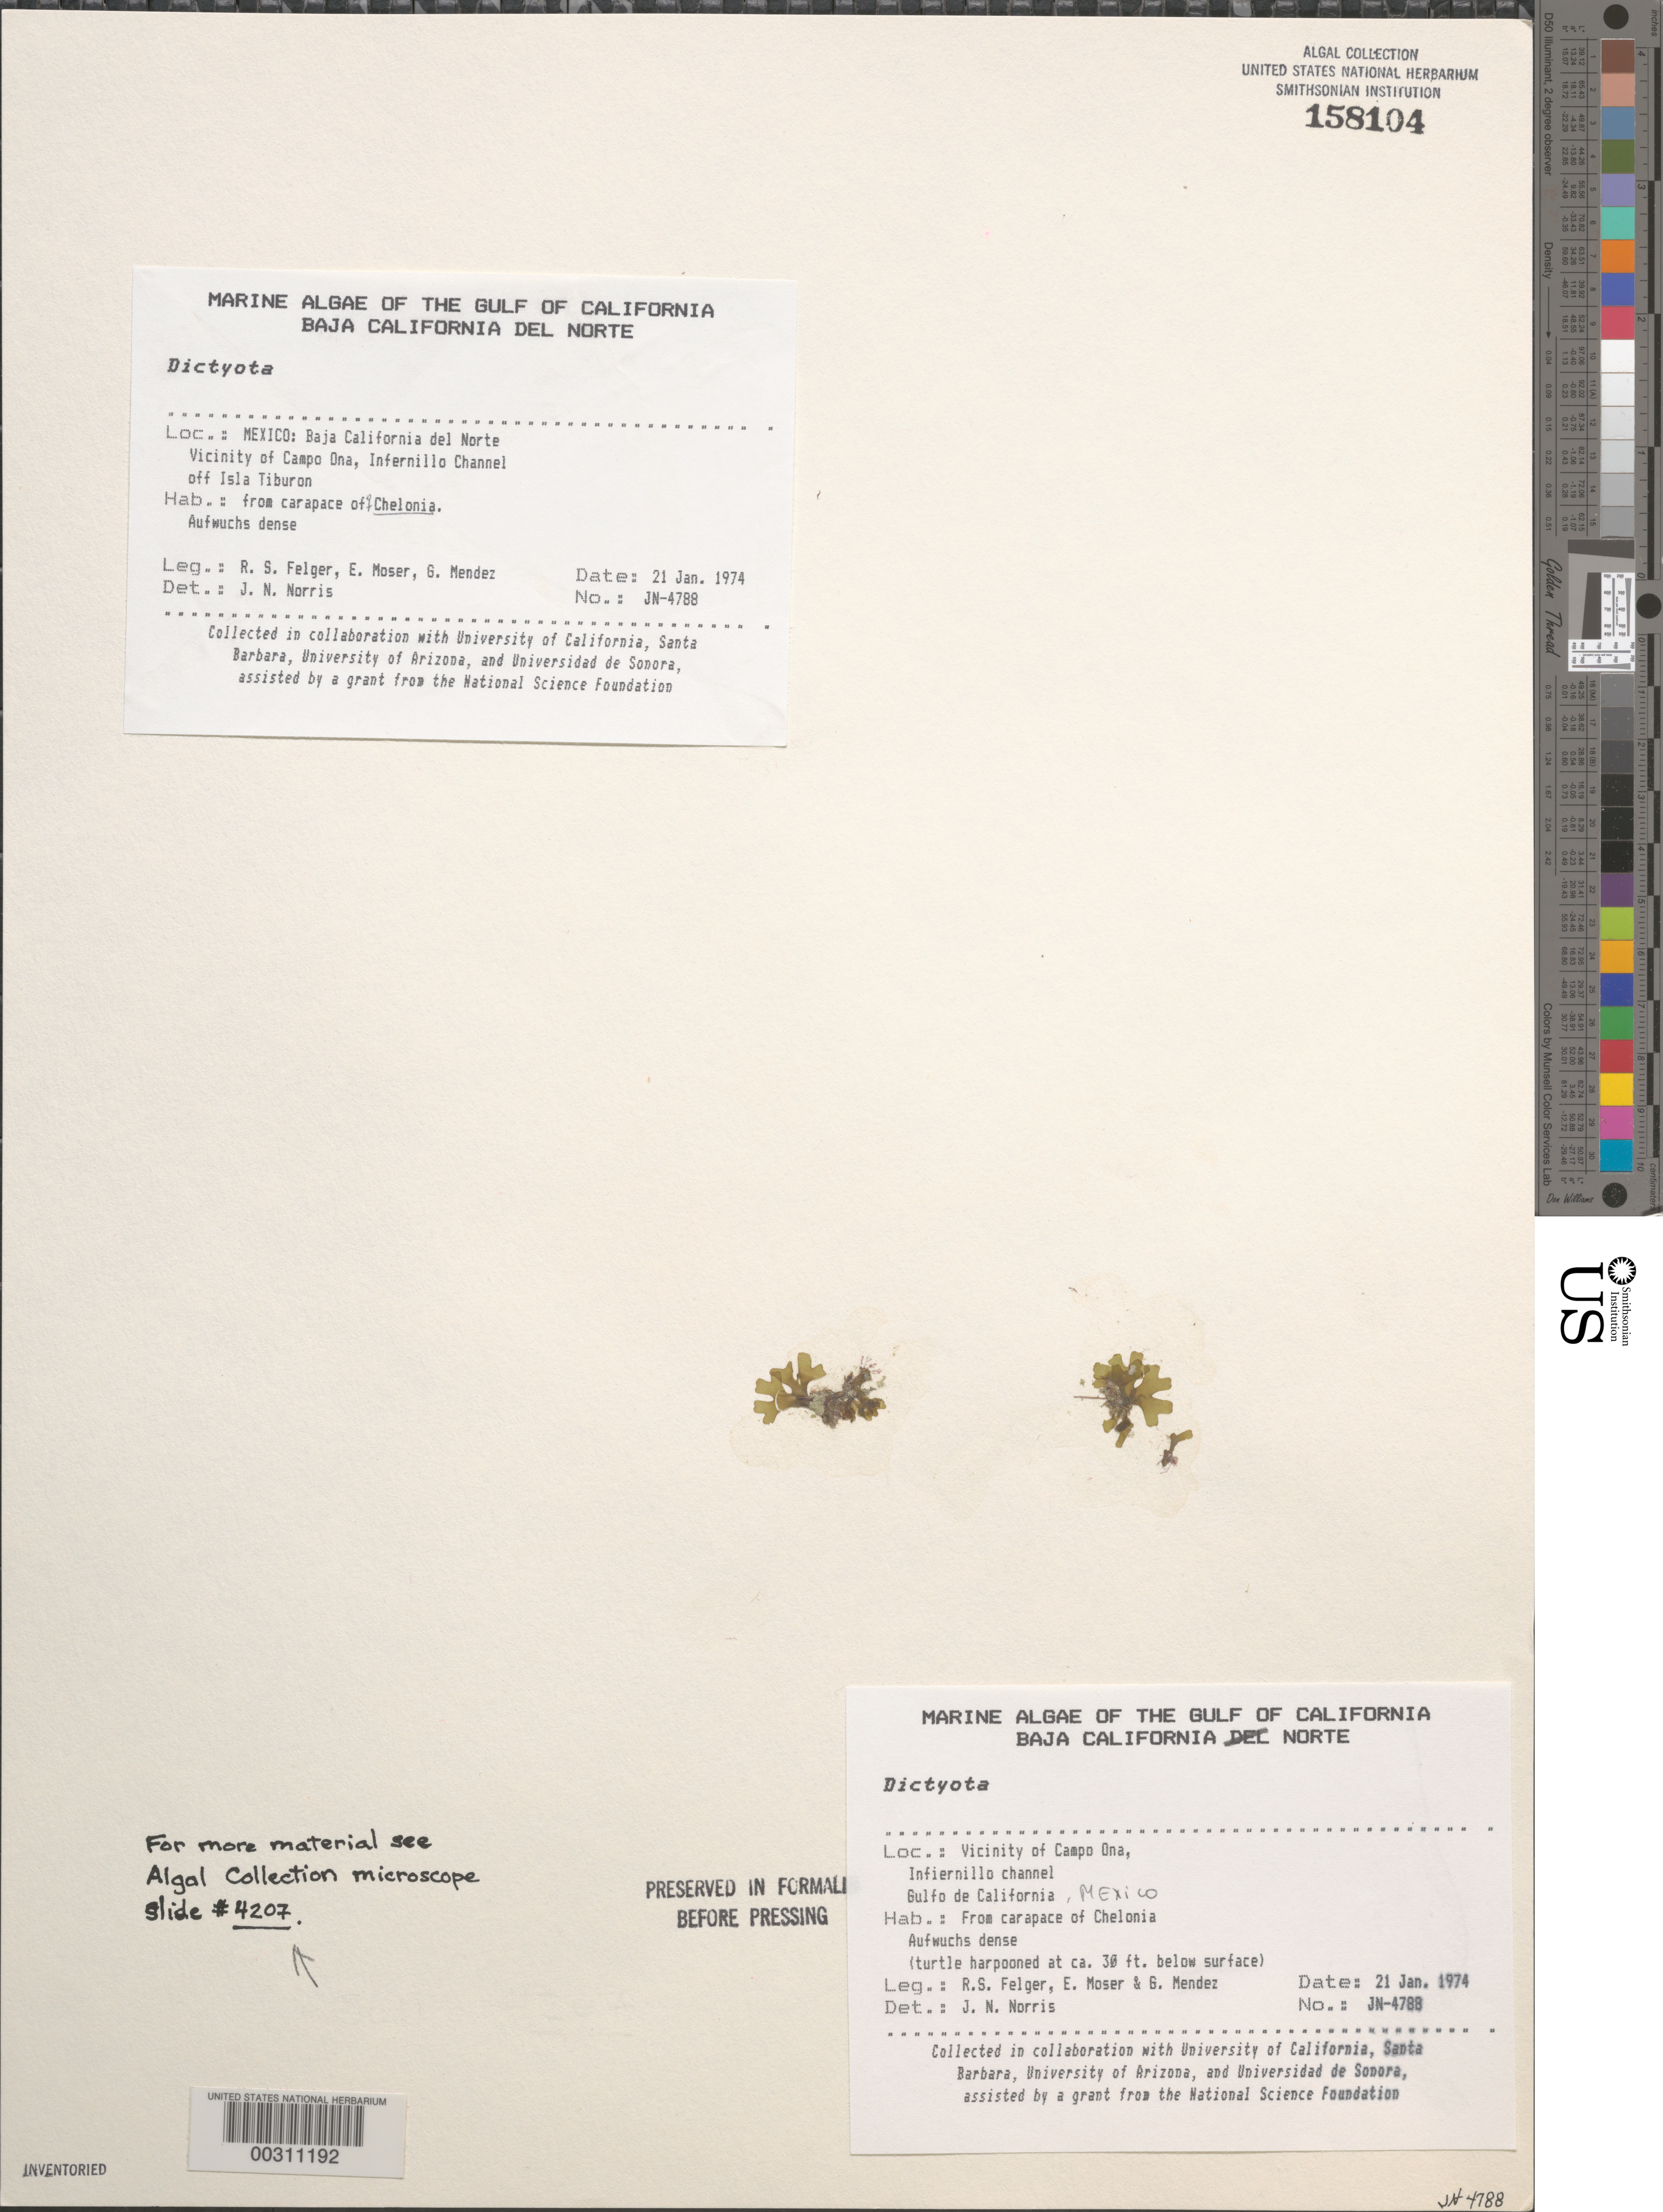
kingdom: Chromista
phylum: Ochrophyta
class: Phaeophyceae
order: Dictyotales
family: Dictyotaceae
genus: Dictyota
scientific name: Dictyota sp.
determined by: Norris, James N.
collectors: R. S. Felger, E. Moser & G. Mendez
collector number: JN-4788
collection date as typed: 21 Jan 1974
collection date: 1974-01-21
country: Mexico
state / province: Baja California Norte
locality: Campo Ono area, Infernillo Channel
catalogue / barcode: US 158104